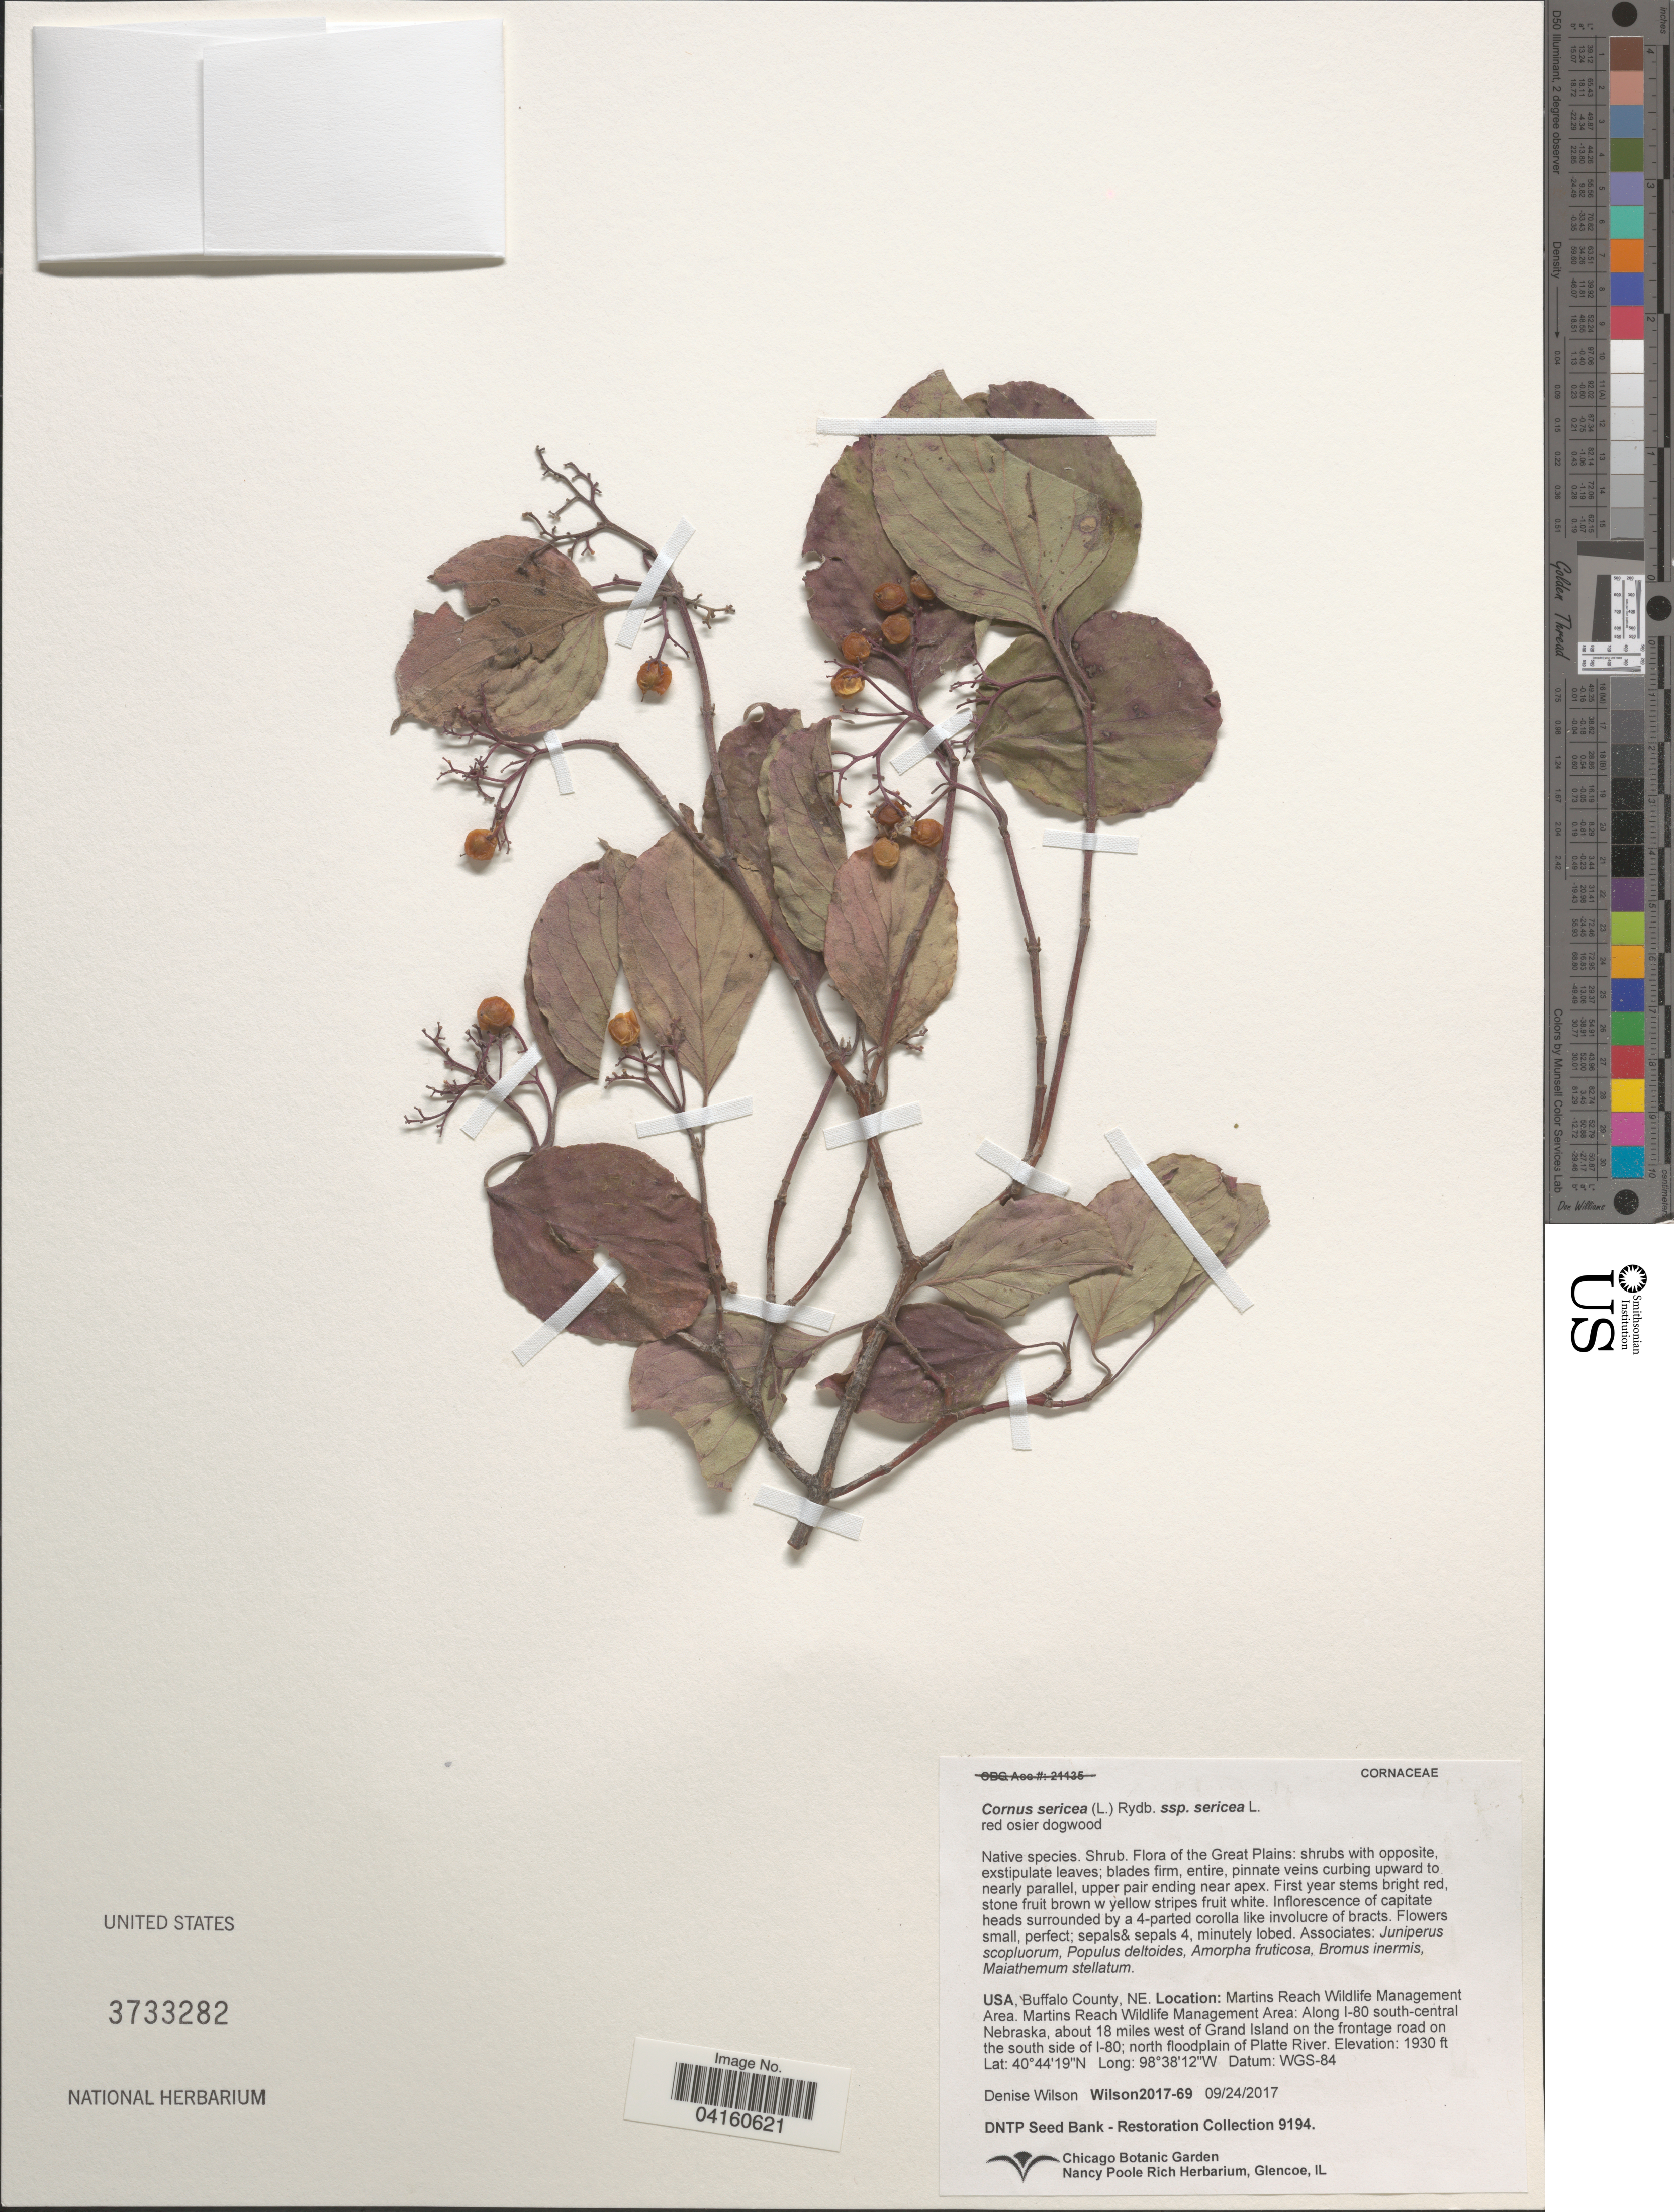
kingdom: Plantae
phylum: Tracheophyta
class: Magnoliopsida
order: Cornales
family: Cornaceae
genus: Cornus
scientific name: Cornus sericea subsp. sericea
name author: L.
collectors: D. Wilson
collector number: Wilson2017-69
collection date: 2017-09-24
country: United States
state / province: Nebraska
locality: Buffalo County. Martins Reach Wildlife Management Area: Along I-80 in south-central Nebraska, about 18 miles west of Grand Island on the frontage road on the south side of I-80; north floodplain of Platte River.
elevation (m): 588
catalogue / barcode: US 3733282